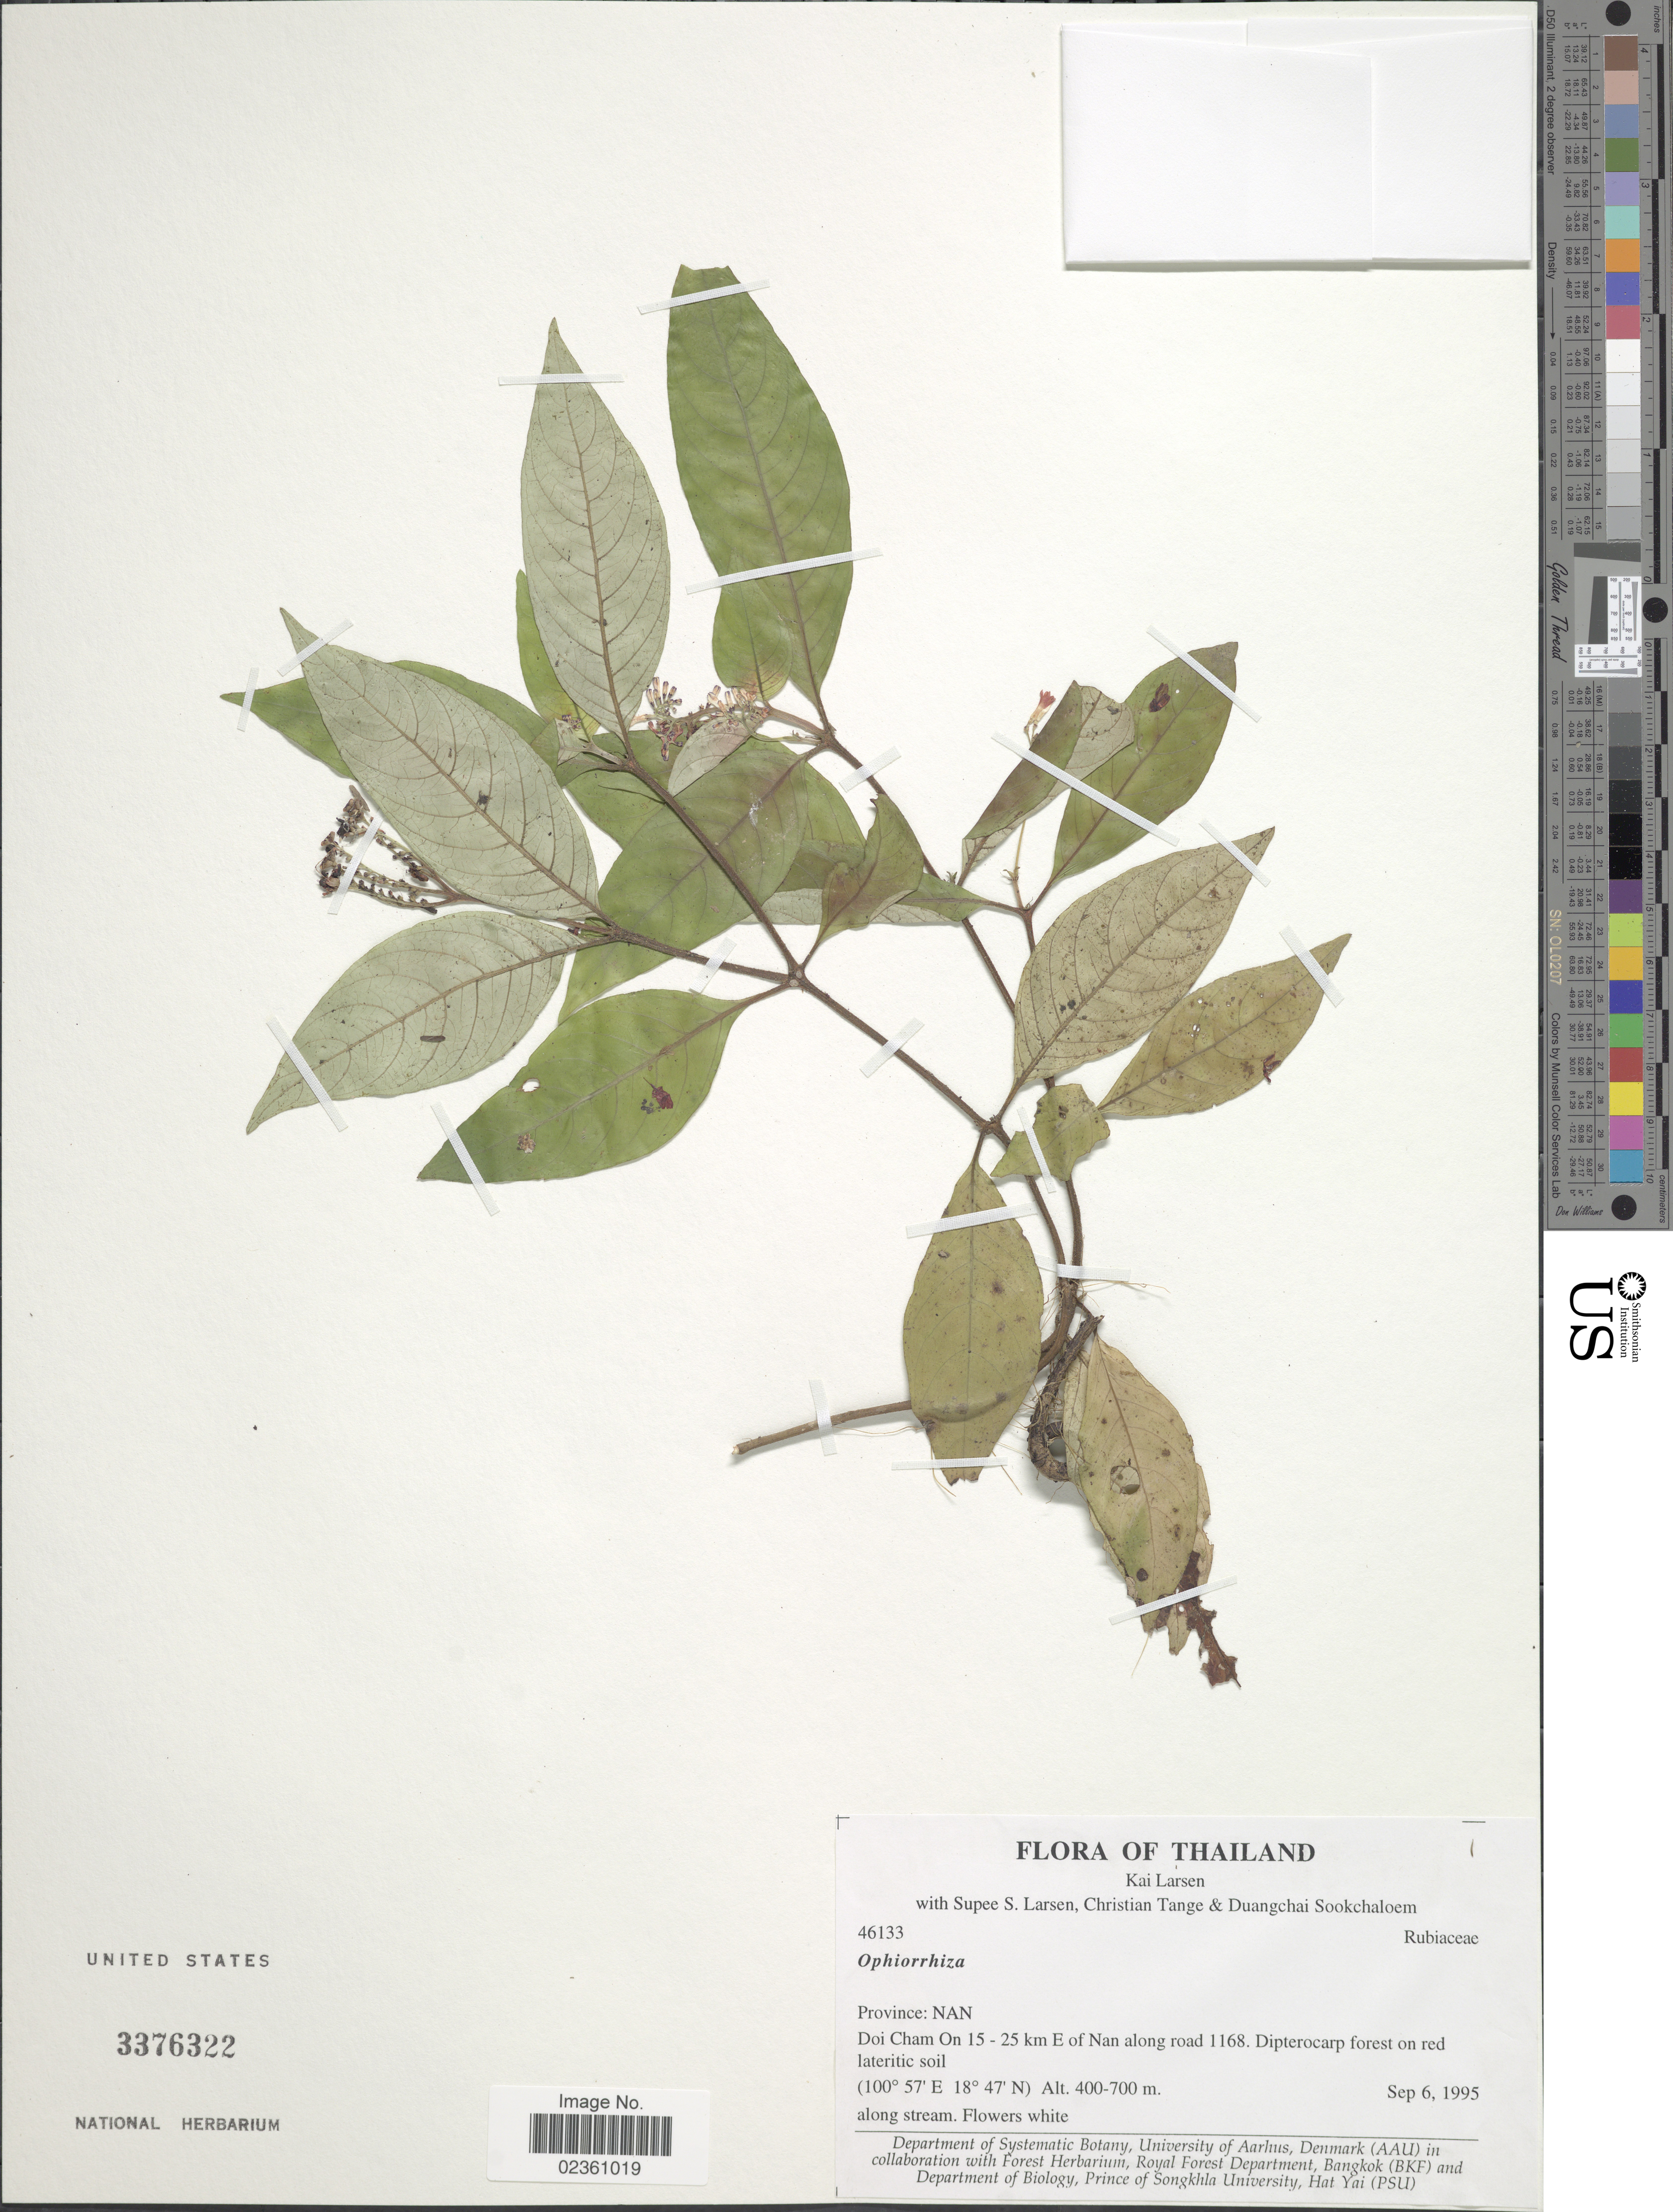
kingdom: Plantae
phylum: Tracheophyta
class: Magnoliopsida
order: Gentianales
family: Rubiaceae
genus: Ophiorrhiza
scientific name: Ophiorrhiza sp.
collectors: K. Larsen, S. Larsen, C. Tange & D. Sookchaloem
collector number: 46133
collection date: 1955-09-06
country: Thailand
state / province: Nan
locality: Doi Cham On 15 - 25 km E of Nan along road 1168. Dipterocarp forest on red lateric soil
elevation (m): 400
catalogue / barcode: US 3376322